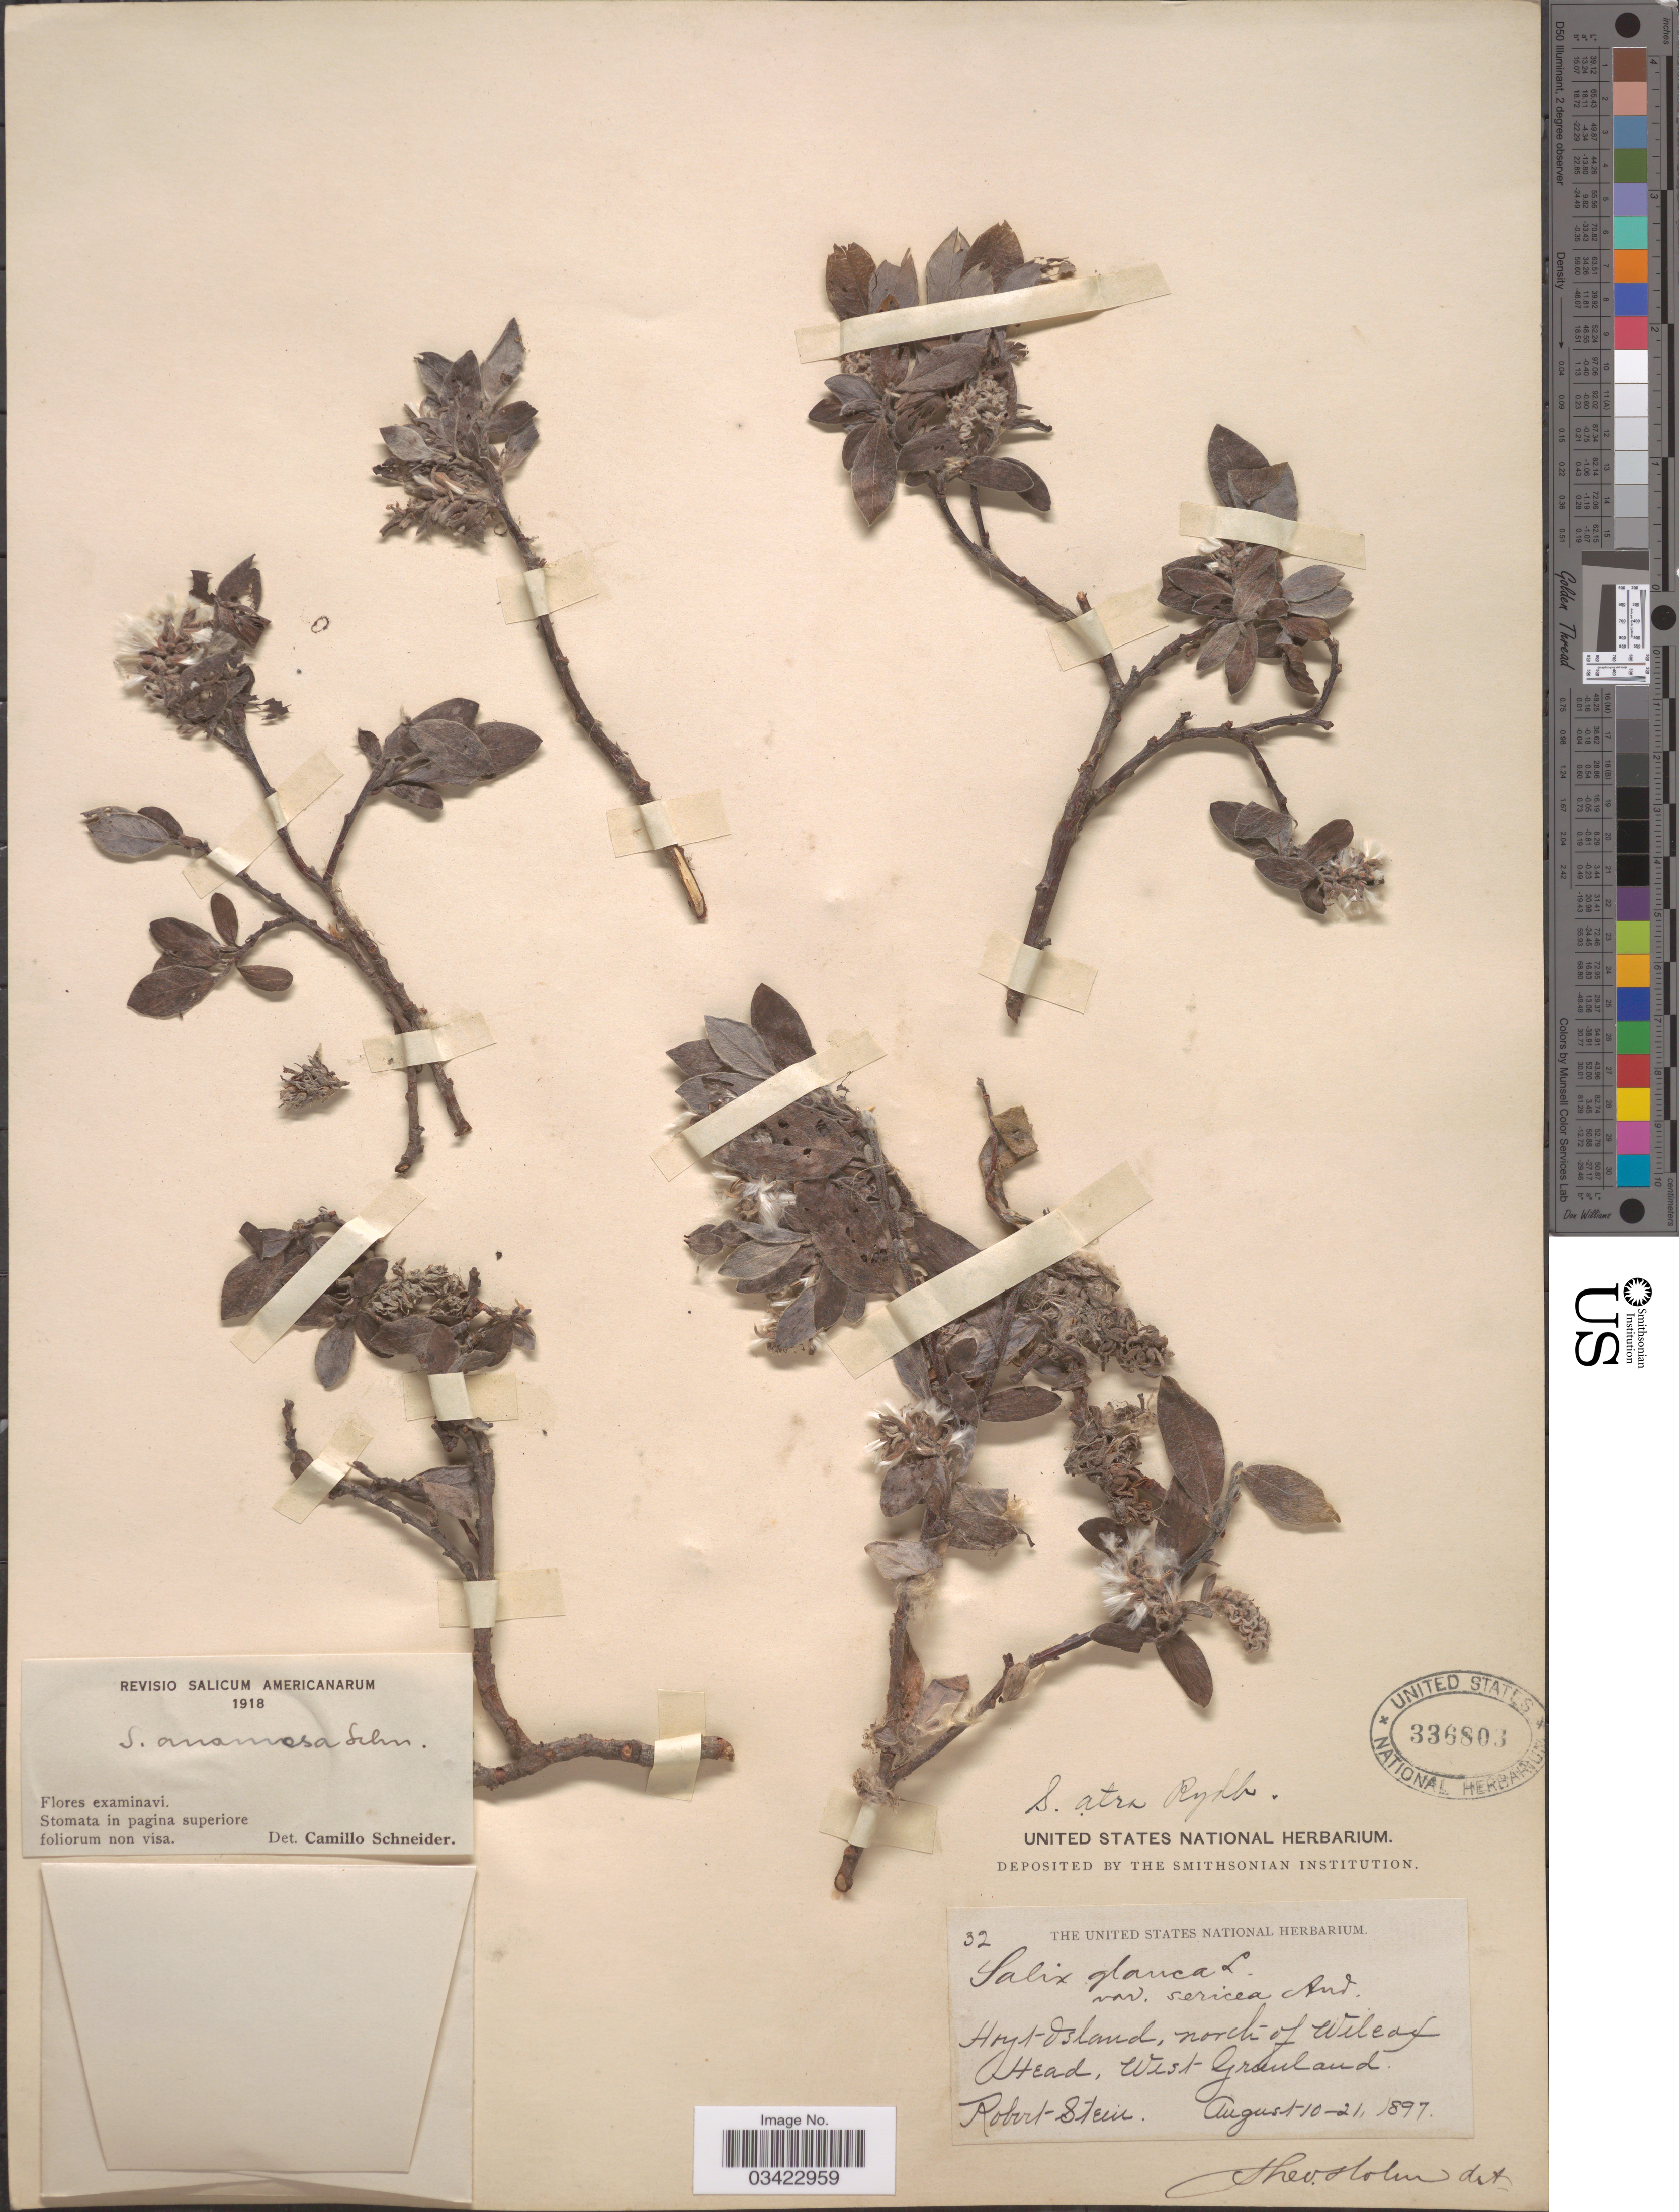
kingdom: Plantae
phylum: Tracheophyta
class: Magnoliopsida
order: Malpighiales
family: Salicaceae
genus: Salix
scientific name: Salix anamesa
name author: C.K. Schneid.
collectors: R. Stein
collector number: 32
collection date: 1897-08-10/1897-08-21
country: Greenland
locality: Hoyt Island, north of Wilcox Head, West Greenland.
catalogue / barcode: US 336803